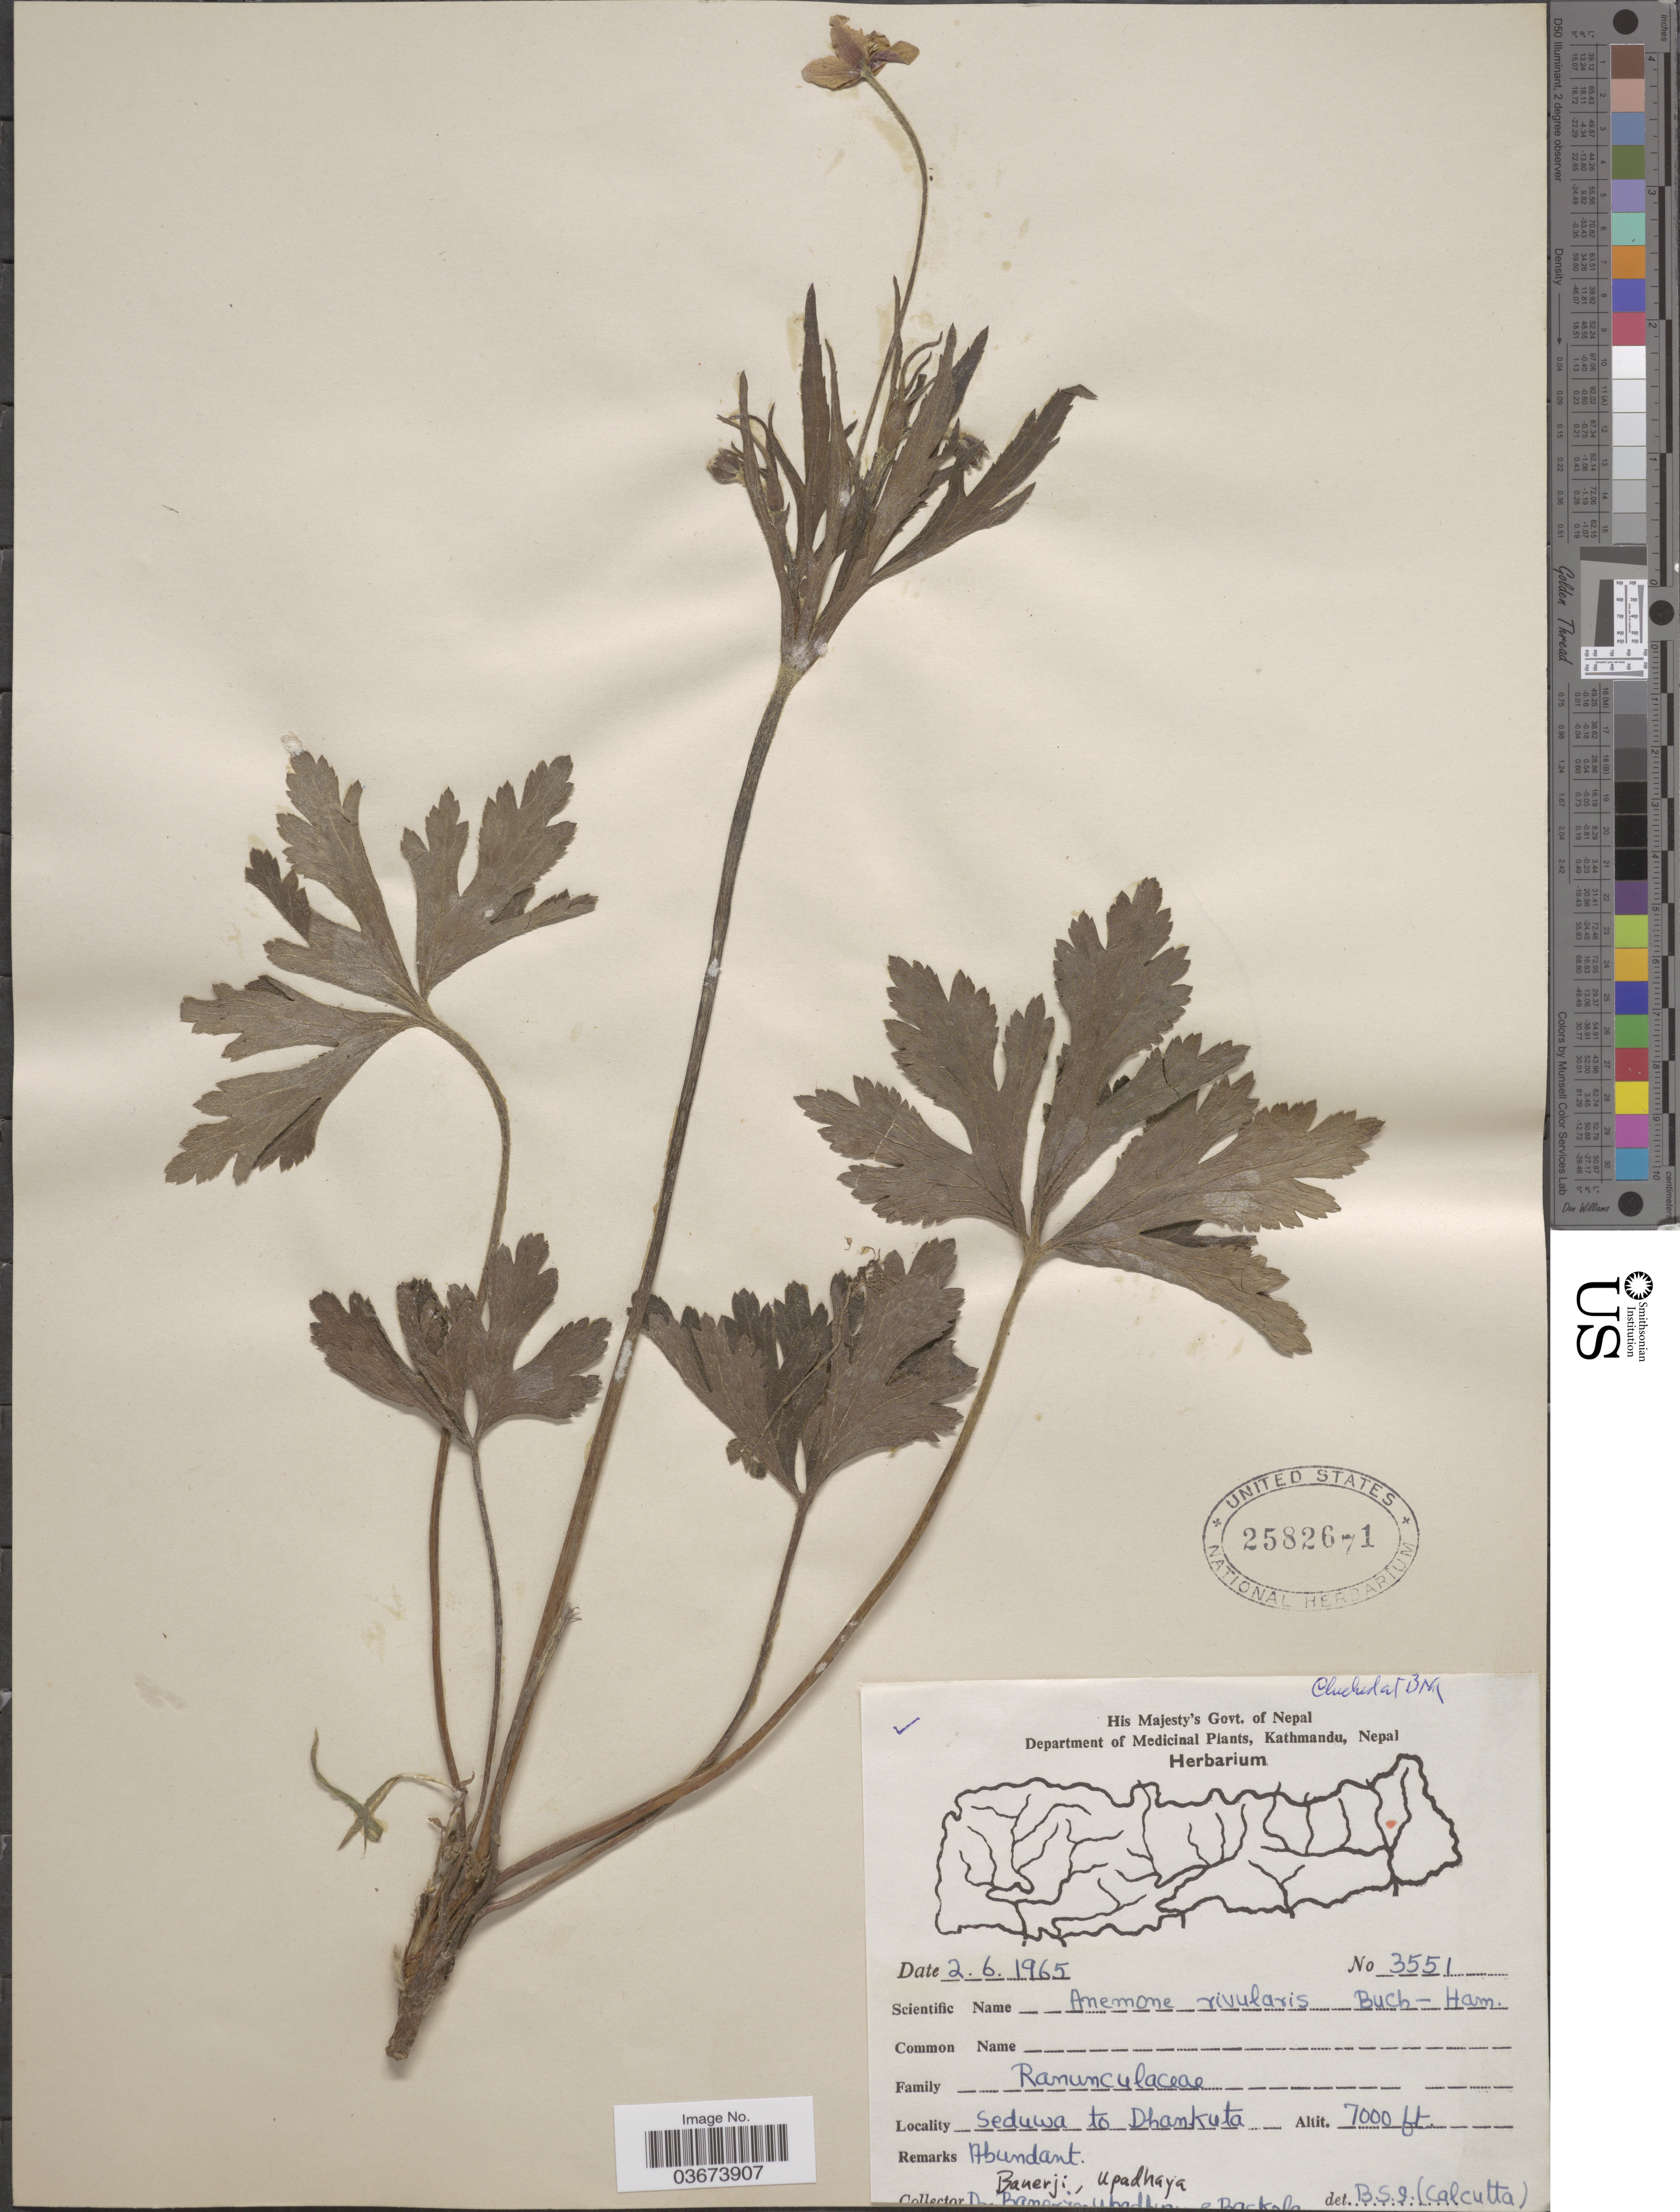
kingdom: Plantae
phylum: Tracheophyta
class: Magnoliopsida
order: Ranunculales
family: Ranunculaceae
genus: Anemone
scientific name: Anemone rivularis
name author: Buch.-Ham. ex DC.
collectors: -. Banerji, Upadhyay, -- & Baskola, --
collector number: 3551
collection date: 1965-06-02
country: Nepal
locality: Seduwa to Dhankuta.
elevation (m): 2134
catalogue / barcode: US 2582671